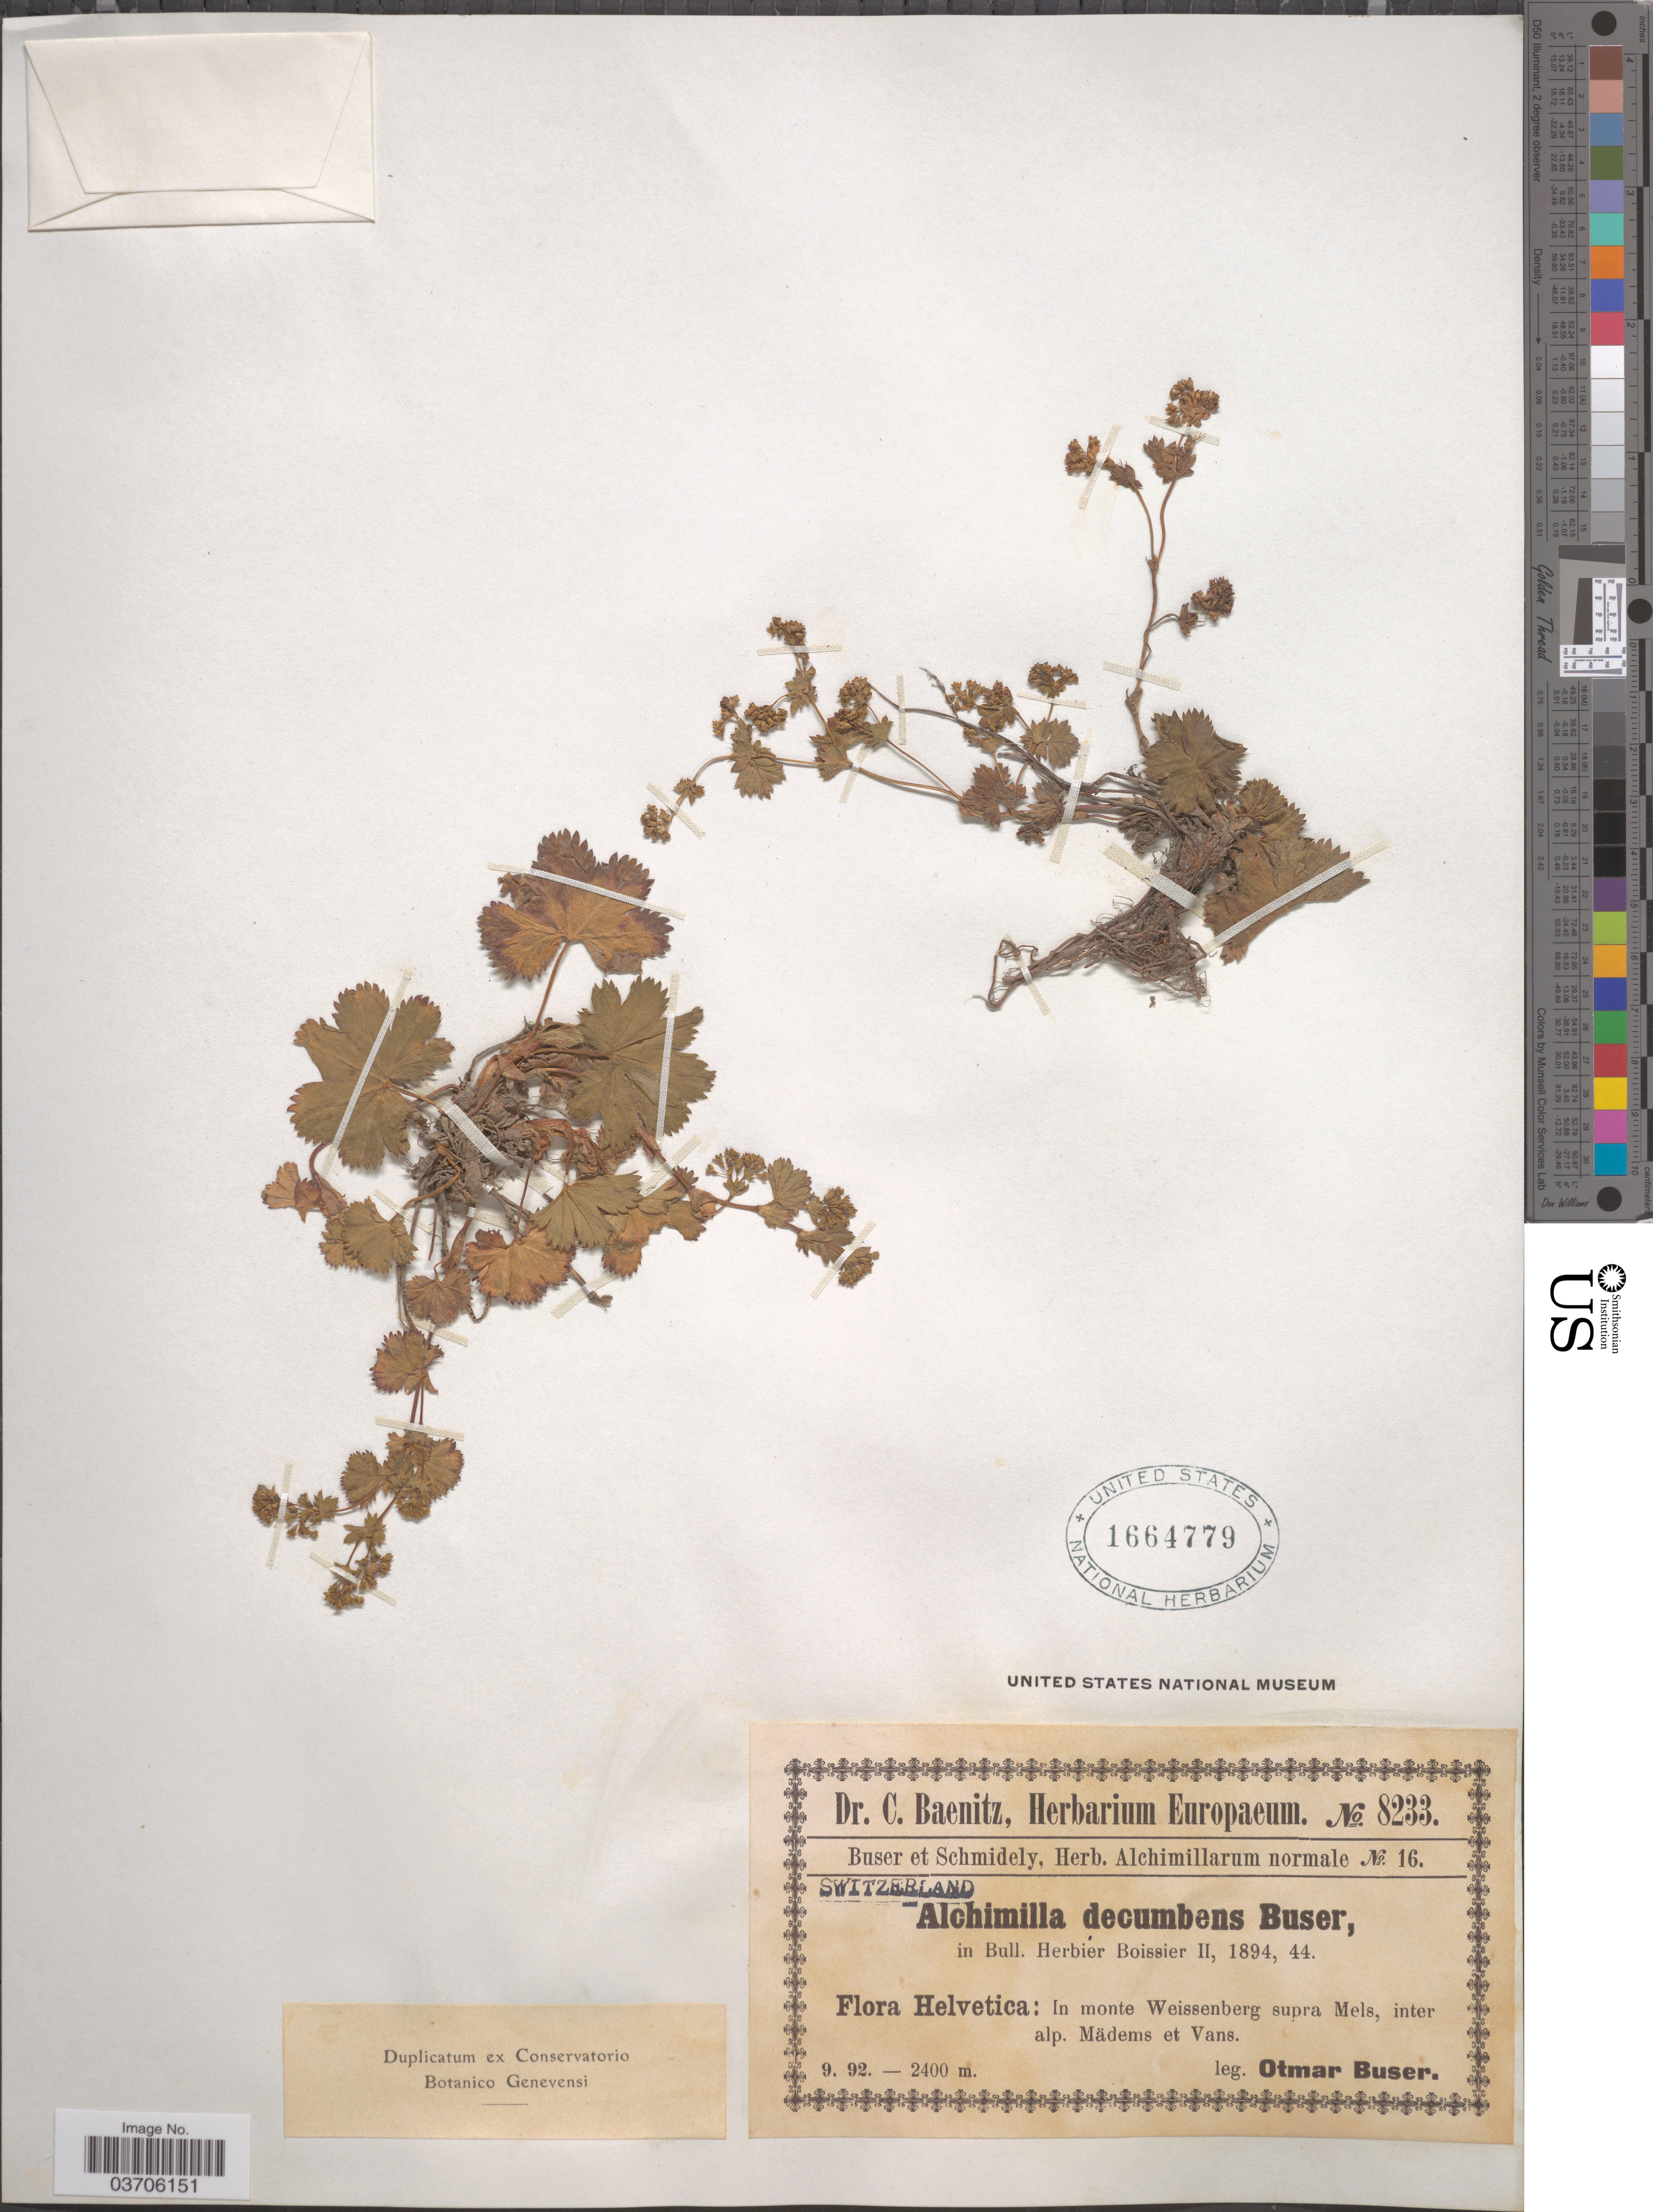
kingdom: Plantae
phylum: Tracheophyta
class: Magnoliopsida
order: Rosales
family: Rosaceae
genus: Alchemilla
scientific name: Alchemilla decumbens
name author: Buser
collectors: O. Buser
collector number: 8233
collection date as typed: Transcribed d/m/y: /9/92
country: Switzerland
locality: Helvetica: In monte Weissenberg supra Mels, inter alp. Mädems et Vans.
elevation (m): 2400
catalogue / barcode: US 1664779